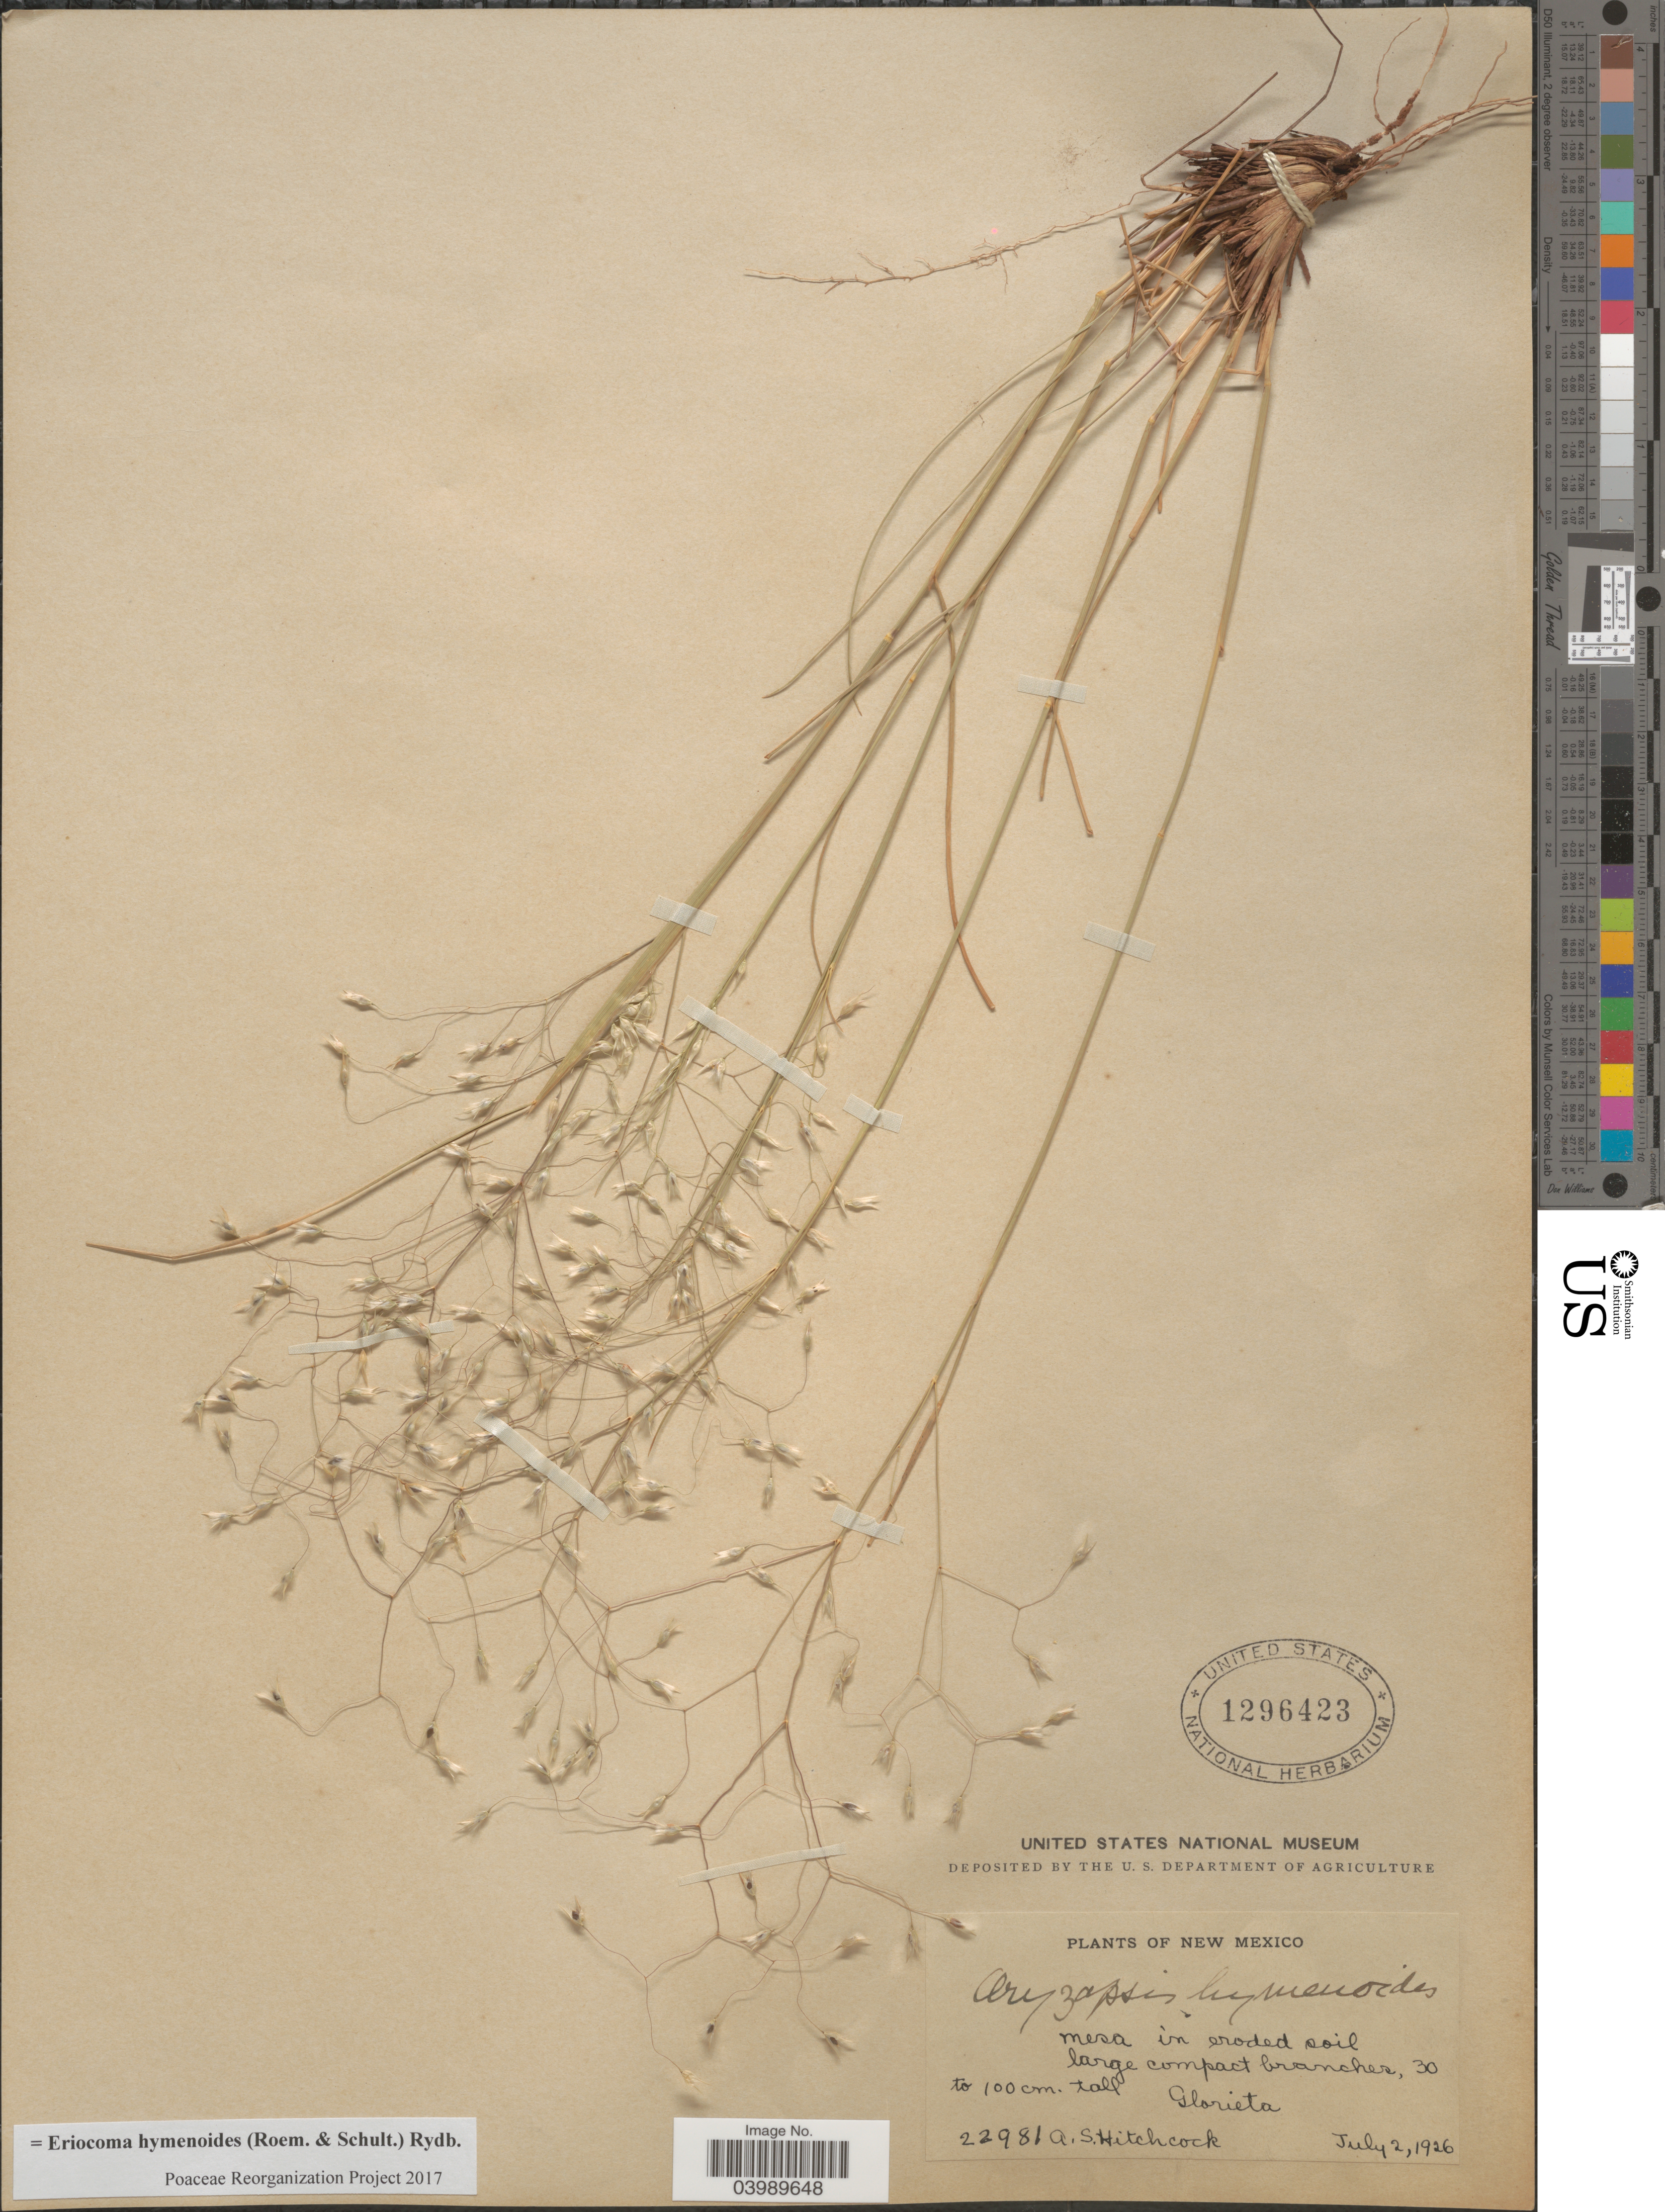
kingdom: Plantae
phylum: Tracheophyta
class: Liliopsida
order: Poales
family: Poaceae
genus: Eriocoma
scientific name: Eriocoma hymenoides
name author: (Roem. & Schult.) Rydb.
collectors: A. S. Hitchcock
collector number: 22981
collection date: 1926-07-02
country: United States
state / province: New Mexico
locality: Glorieta.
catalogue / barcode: US 1296423